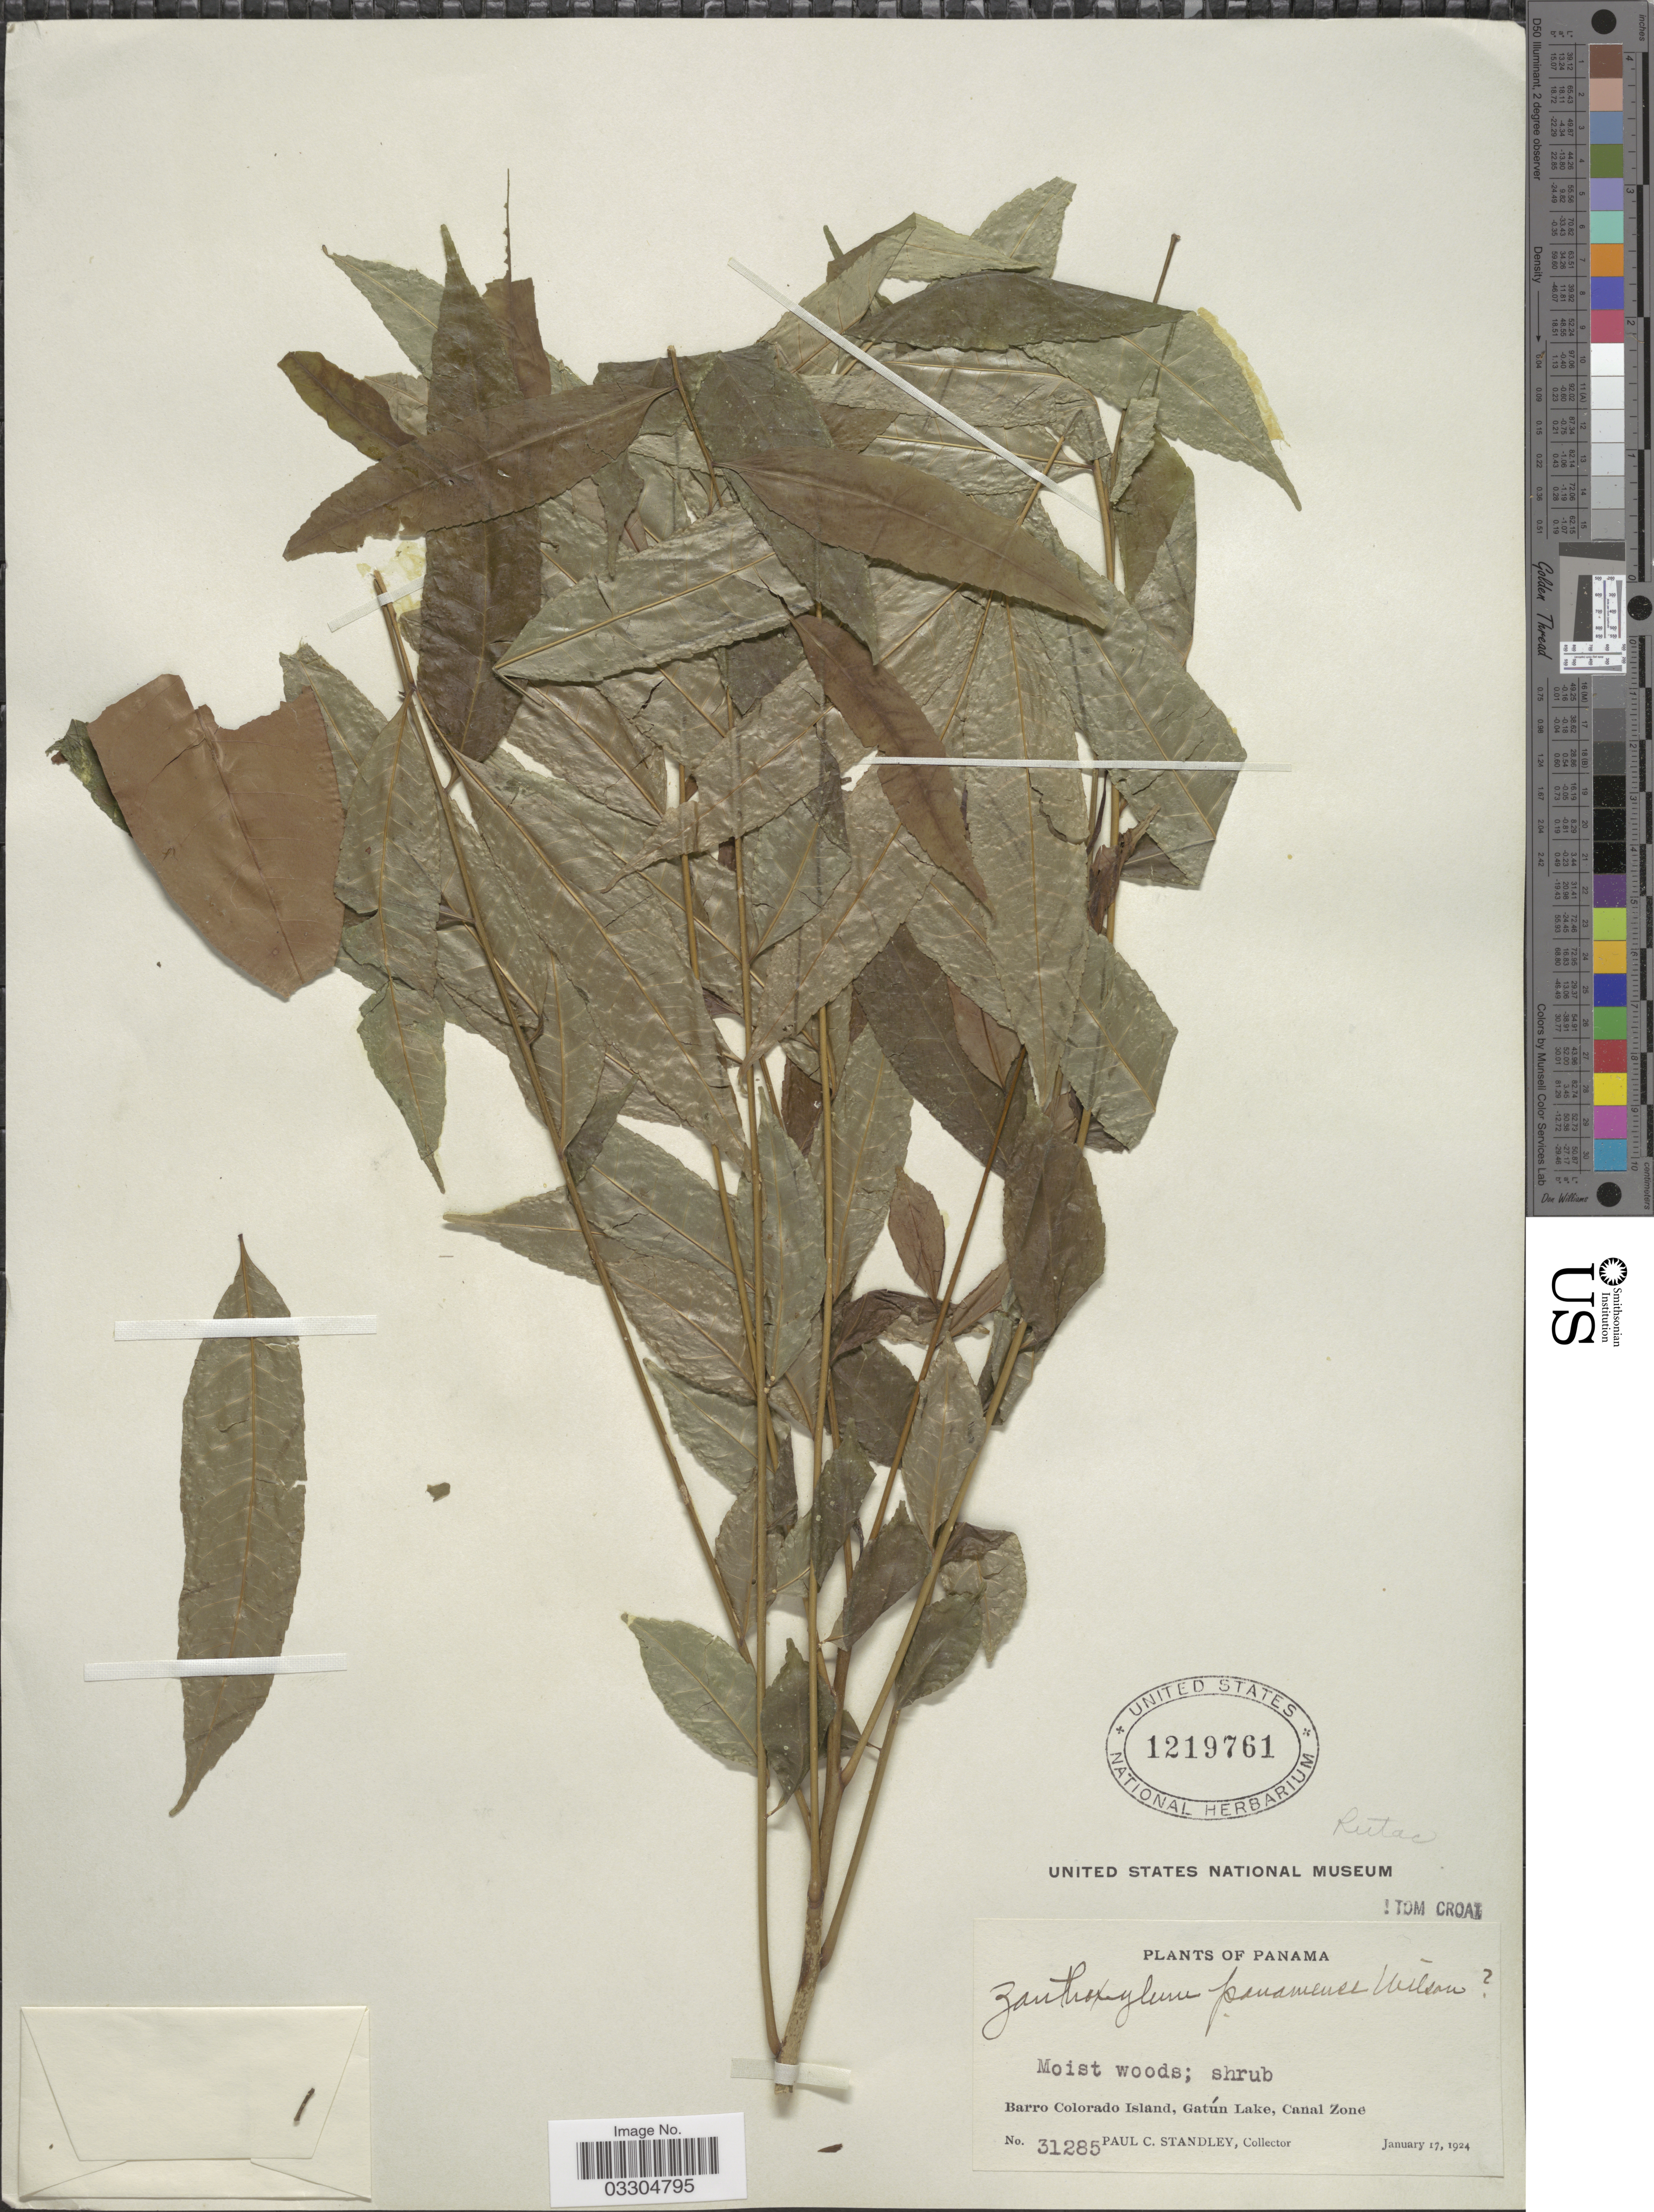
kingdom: Plantae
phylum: Tracheophyta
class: Magnoliopsida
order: Sapindales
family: Rutaceae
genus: Zanthoxylum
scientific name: Zanthoxylum panamense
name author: P. Wilson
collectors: P. C. Standley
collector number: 31285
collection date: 1924-01-17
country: Panama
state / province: Panamá Oeste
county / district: Canal Zone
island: Barro Colorado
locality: Barro Colorado Island, Gatún Lake, Canal Zone.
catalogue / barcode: US 1219761